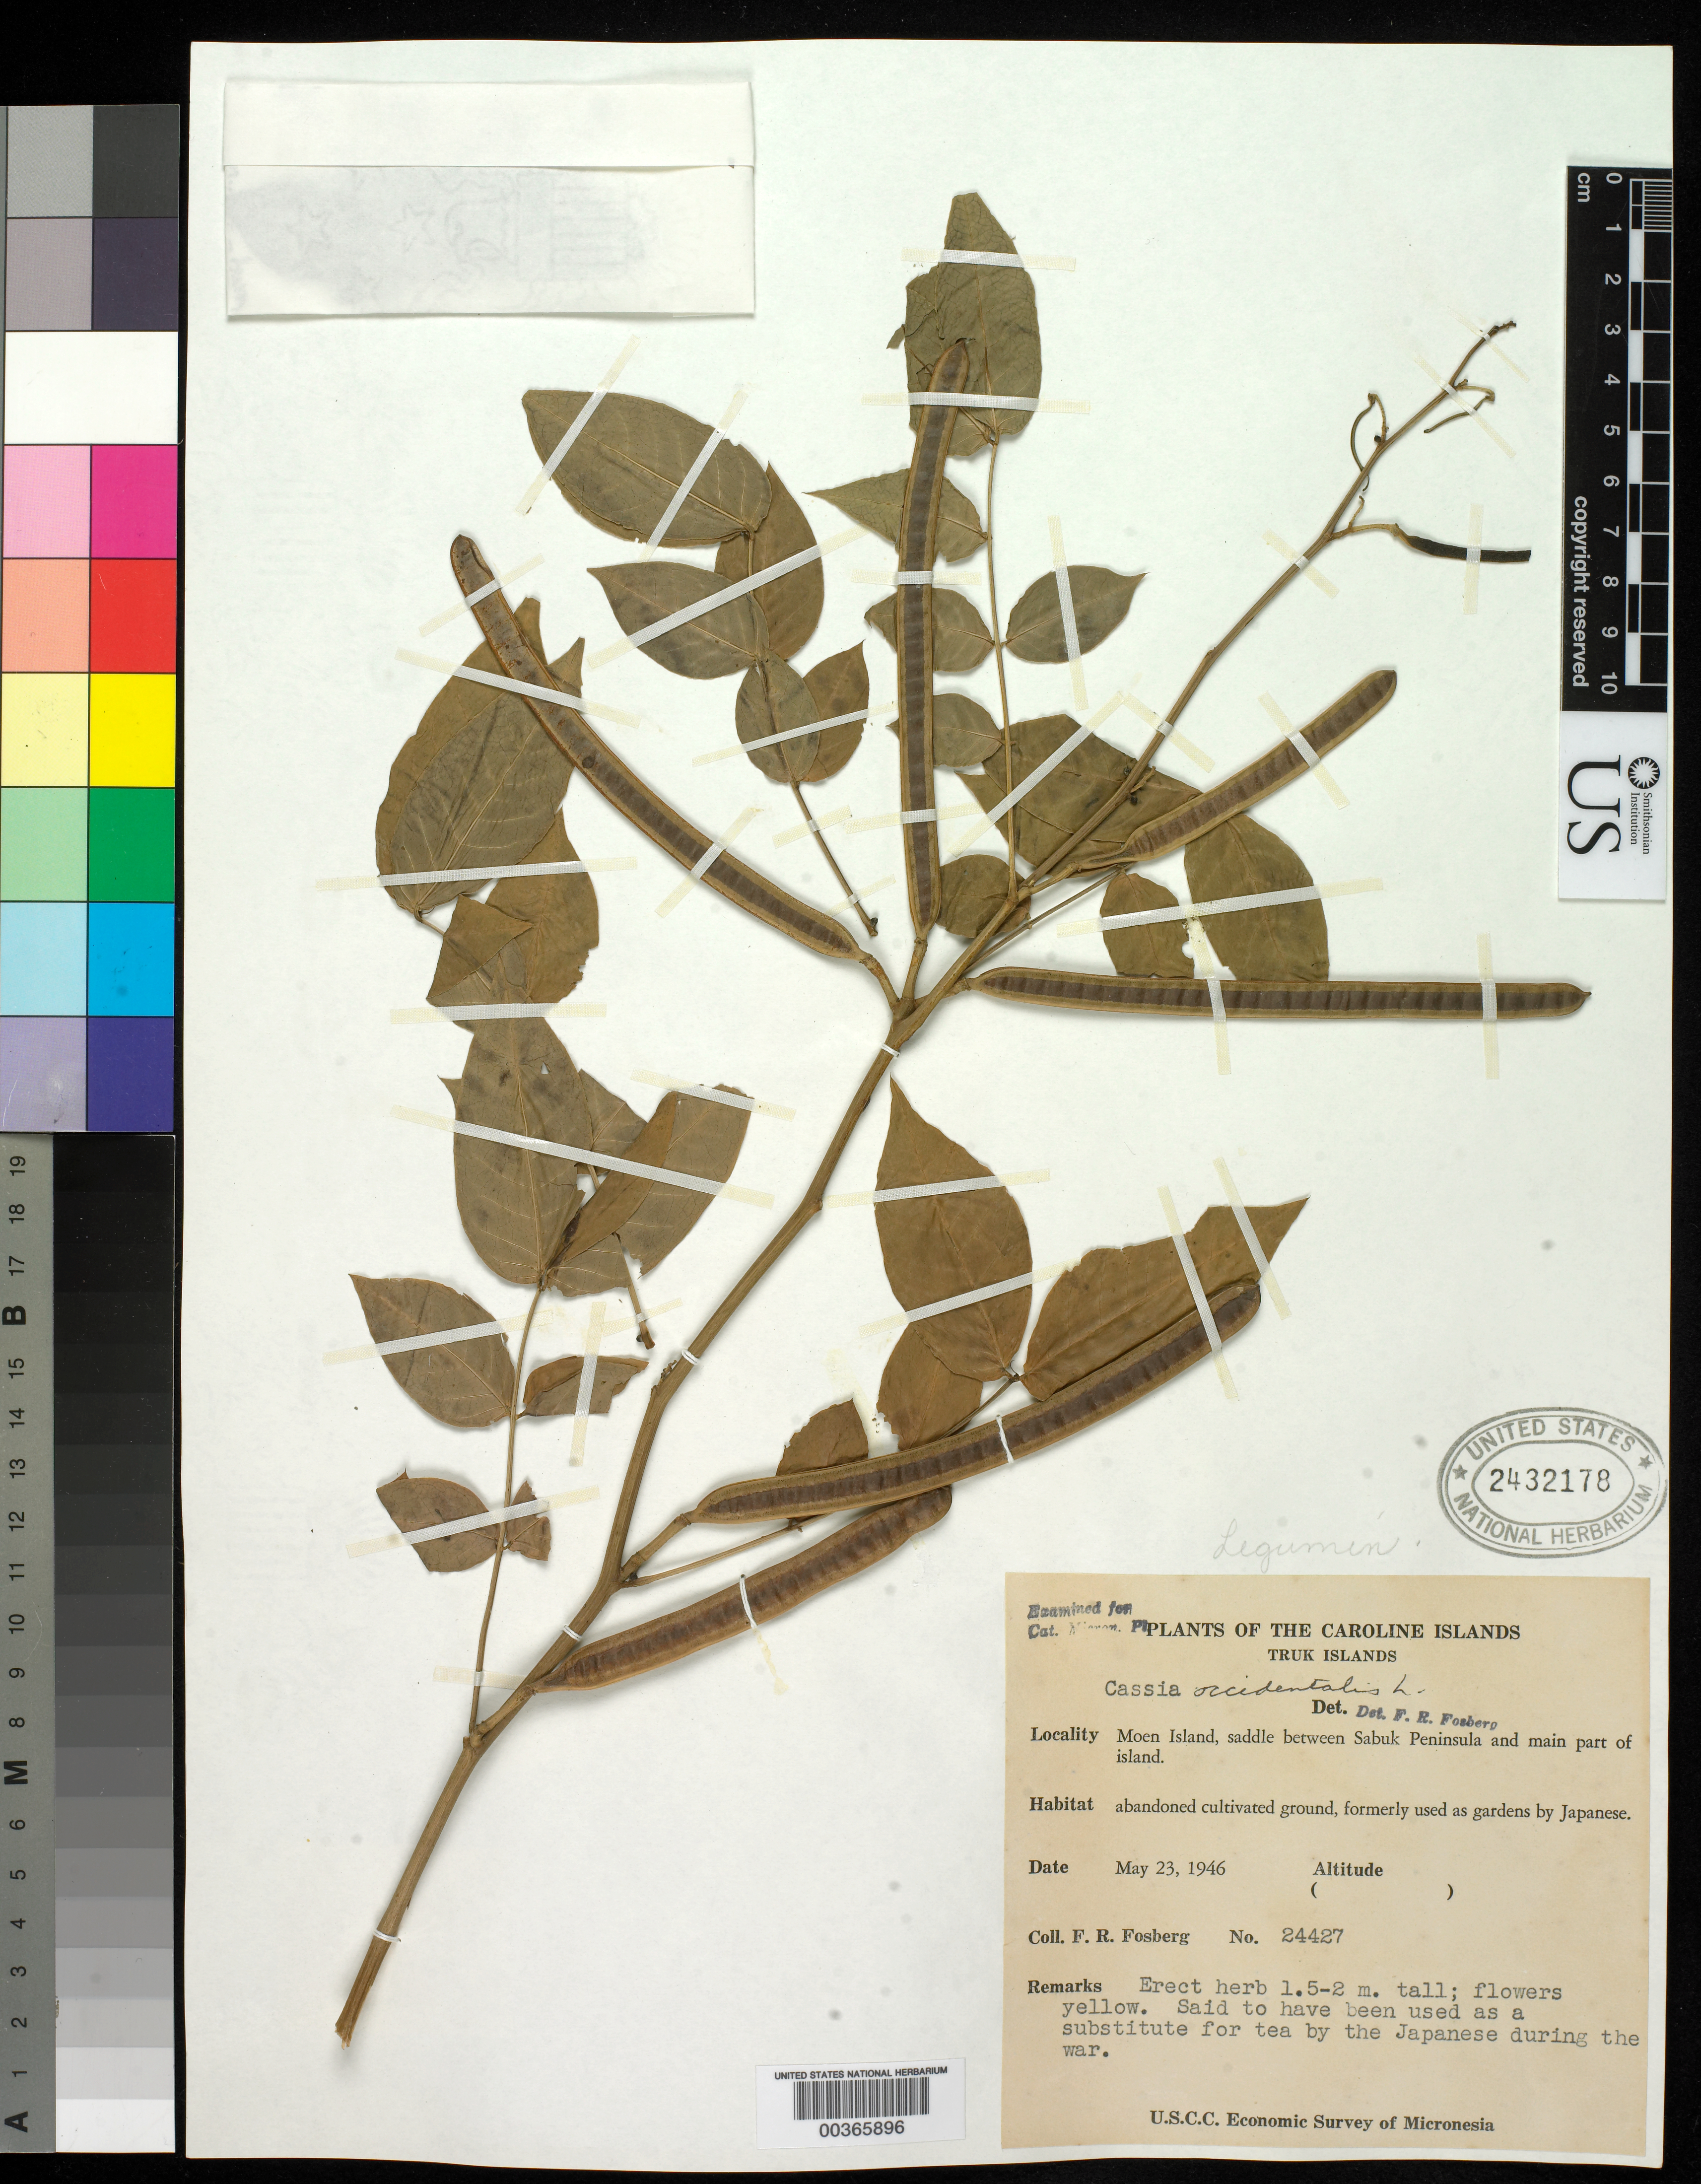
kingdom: Plantae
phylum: Tracheophyta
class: Magnoliopsida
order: Fabales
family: Fabaceae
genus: Senna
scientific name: Senna occidentalis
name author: (L.) Link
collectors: F. R. Fosberg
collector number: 24427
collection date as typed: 23 May 1946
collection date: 1946-05-23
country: Micronesia, Federated States of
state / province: Truk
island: Moen [Wono]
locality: Moen Islet, saddle between sabuk peninsula and main part of island. [Weno Island = Moen Island.]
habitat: Abandoned cultivated ground, formerly used as gardens by japanese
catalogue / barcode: US 2432178